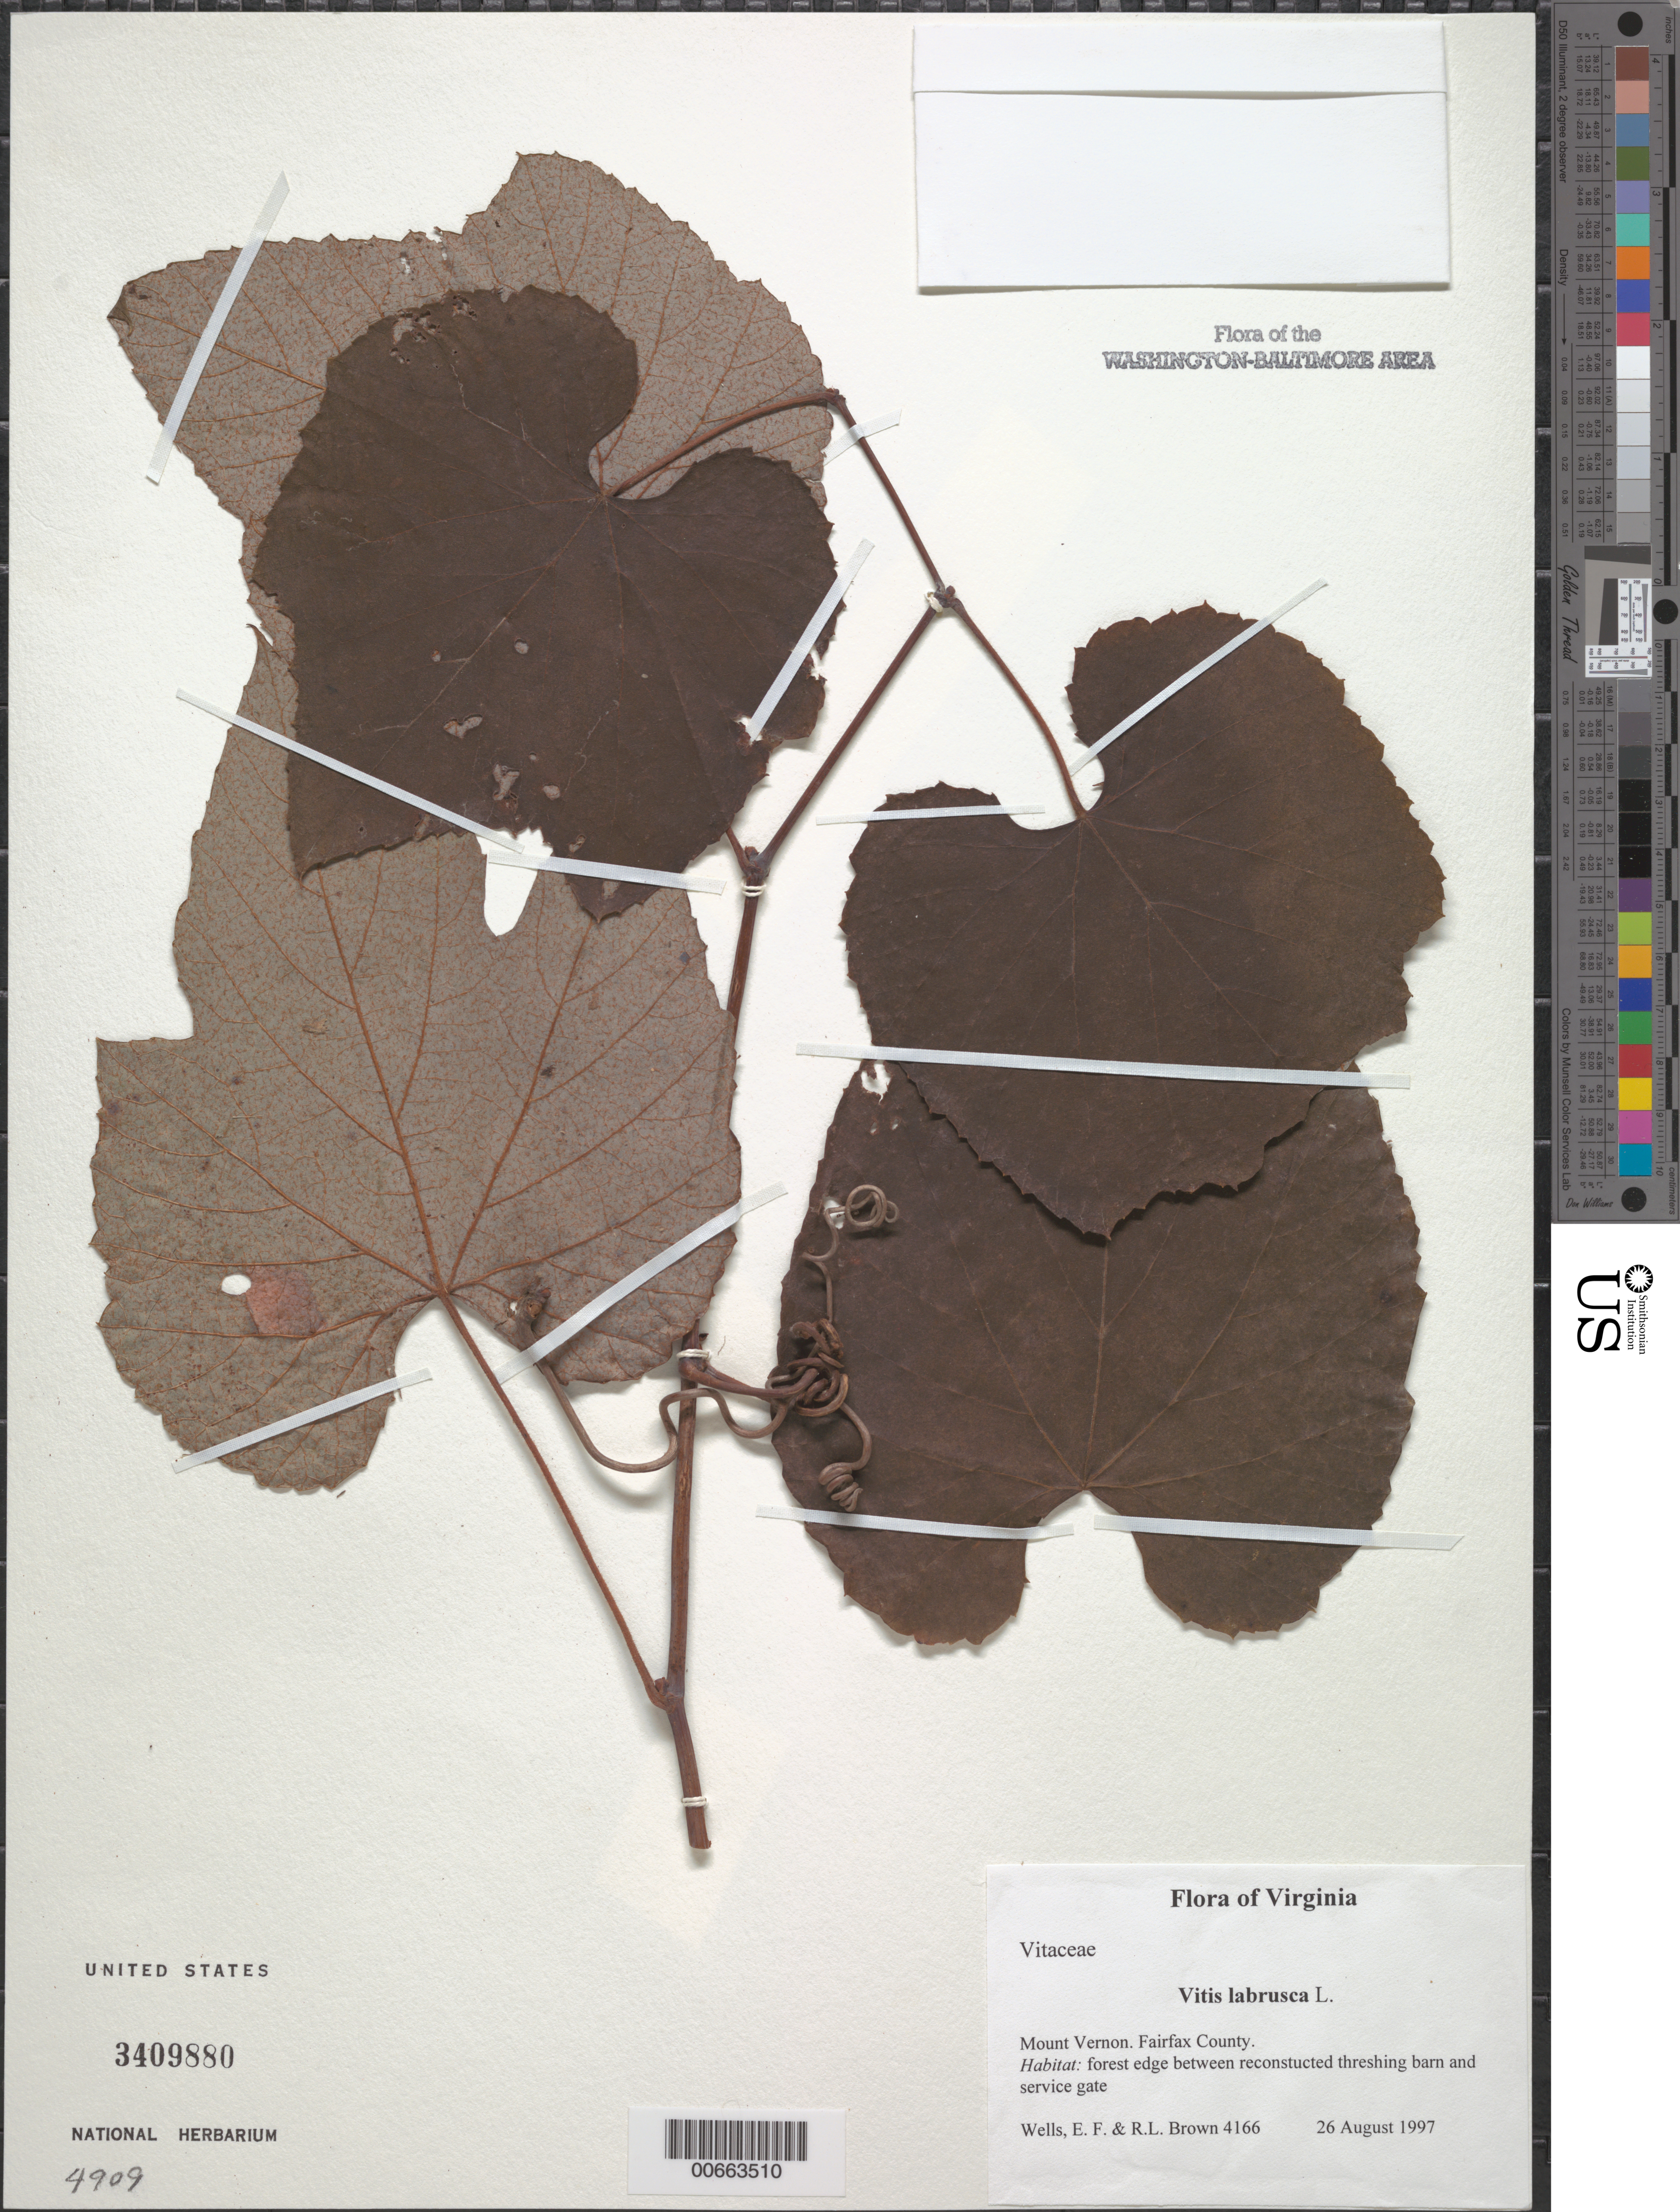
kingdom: Plantae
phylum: Tracheophyta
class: Magnoliopsida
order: Vitales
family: Vitaceae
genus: Vitis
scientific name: Vitis labrusca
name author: L.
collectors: E. F. Wells & R. L. Brown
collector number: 4166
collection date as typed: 26 Aug 1997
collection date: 1997-08-26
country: United States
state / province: Virginia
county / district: Fairfax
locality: Mount Vernon. Between reconstructed threshing barn and service gate.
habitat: Forest edge.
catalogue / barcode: US 3409880